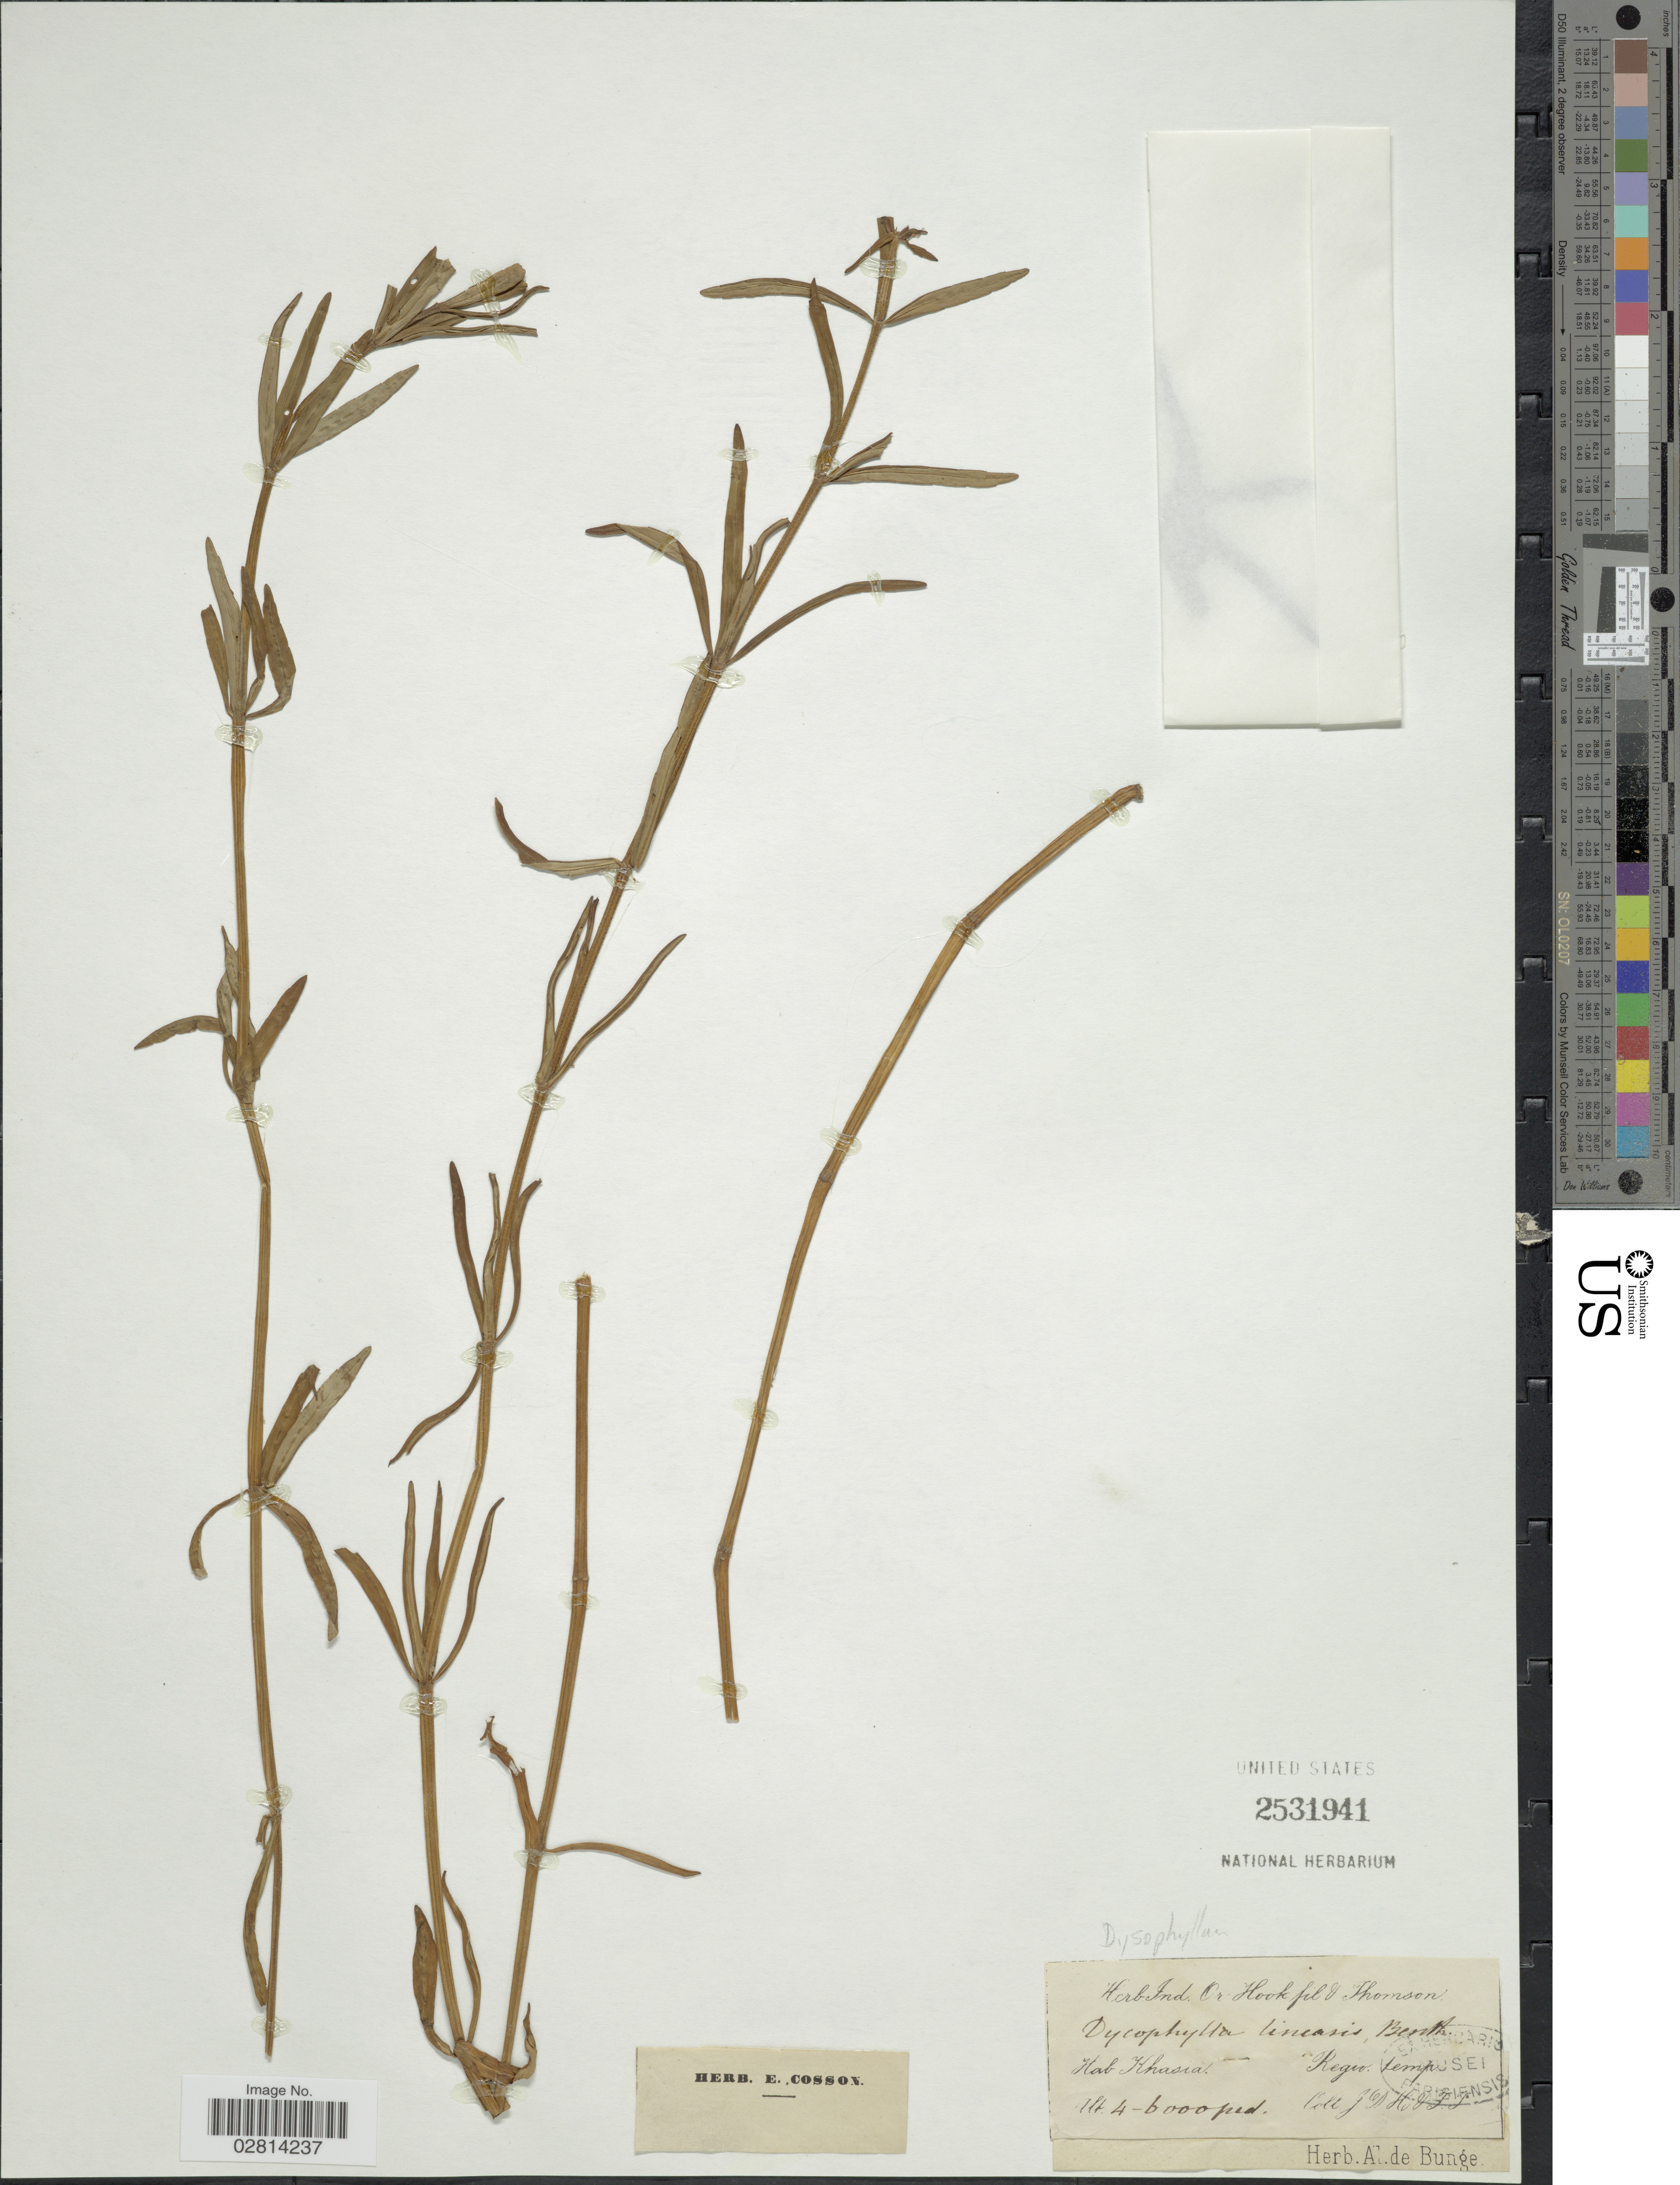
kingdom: Plantae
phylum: Tracheophyta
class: Magnoliopsida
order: Lamiales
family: Lamiaceae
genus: Pogostemon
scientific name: Pogostemon linearis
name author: (Benth.) Kuntze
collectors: J. D. Hooker & T. Thomson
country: India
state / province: Meghalaya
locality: Khasia. Regio. temp.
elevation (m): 1219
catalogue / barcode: US 2531941